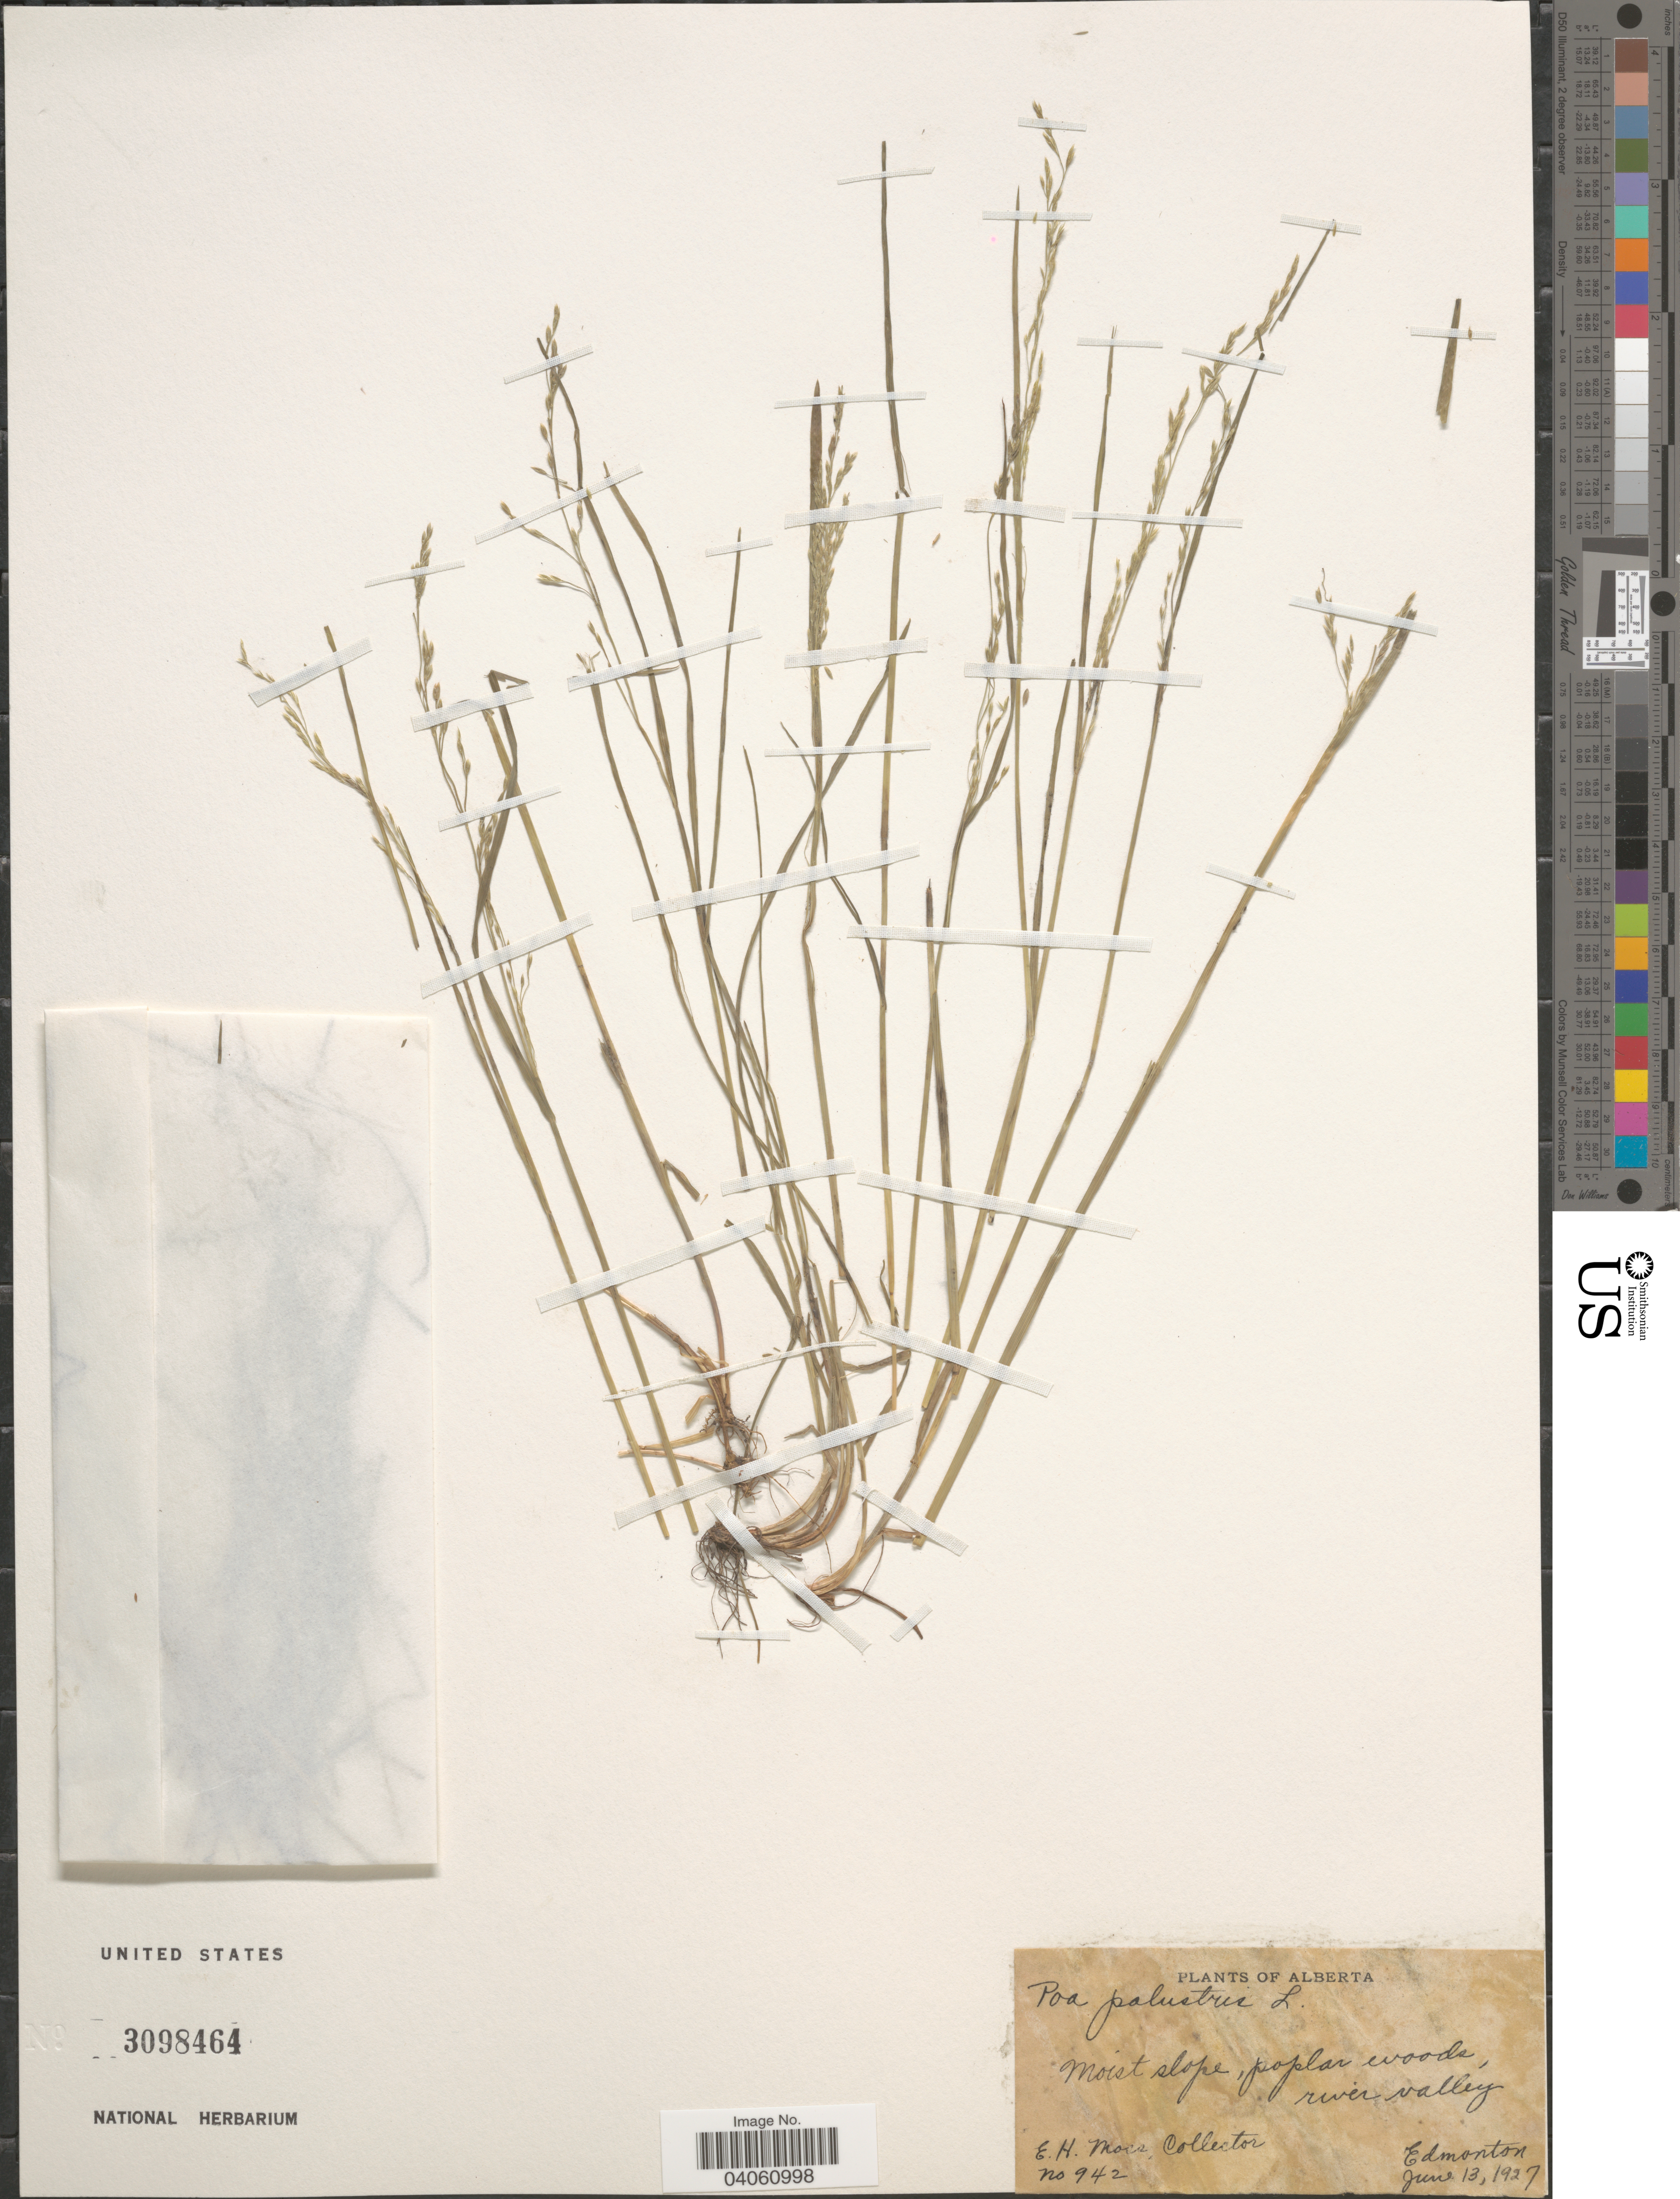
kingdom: Plantae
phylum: Tracheophyta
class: Liliopsida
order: Poales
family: Poaceae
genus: Poa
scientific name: Poa palustris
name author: L.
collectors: E. Moss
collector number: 942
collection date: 1927-06-13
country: Canada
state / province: Alberta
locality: Poplar woods, river valley, Edmonton.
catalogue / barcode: US 3098464